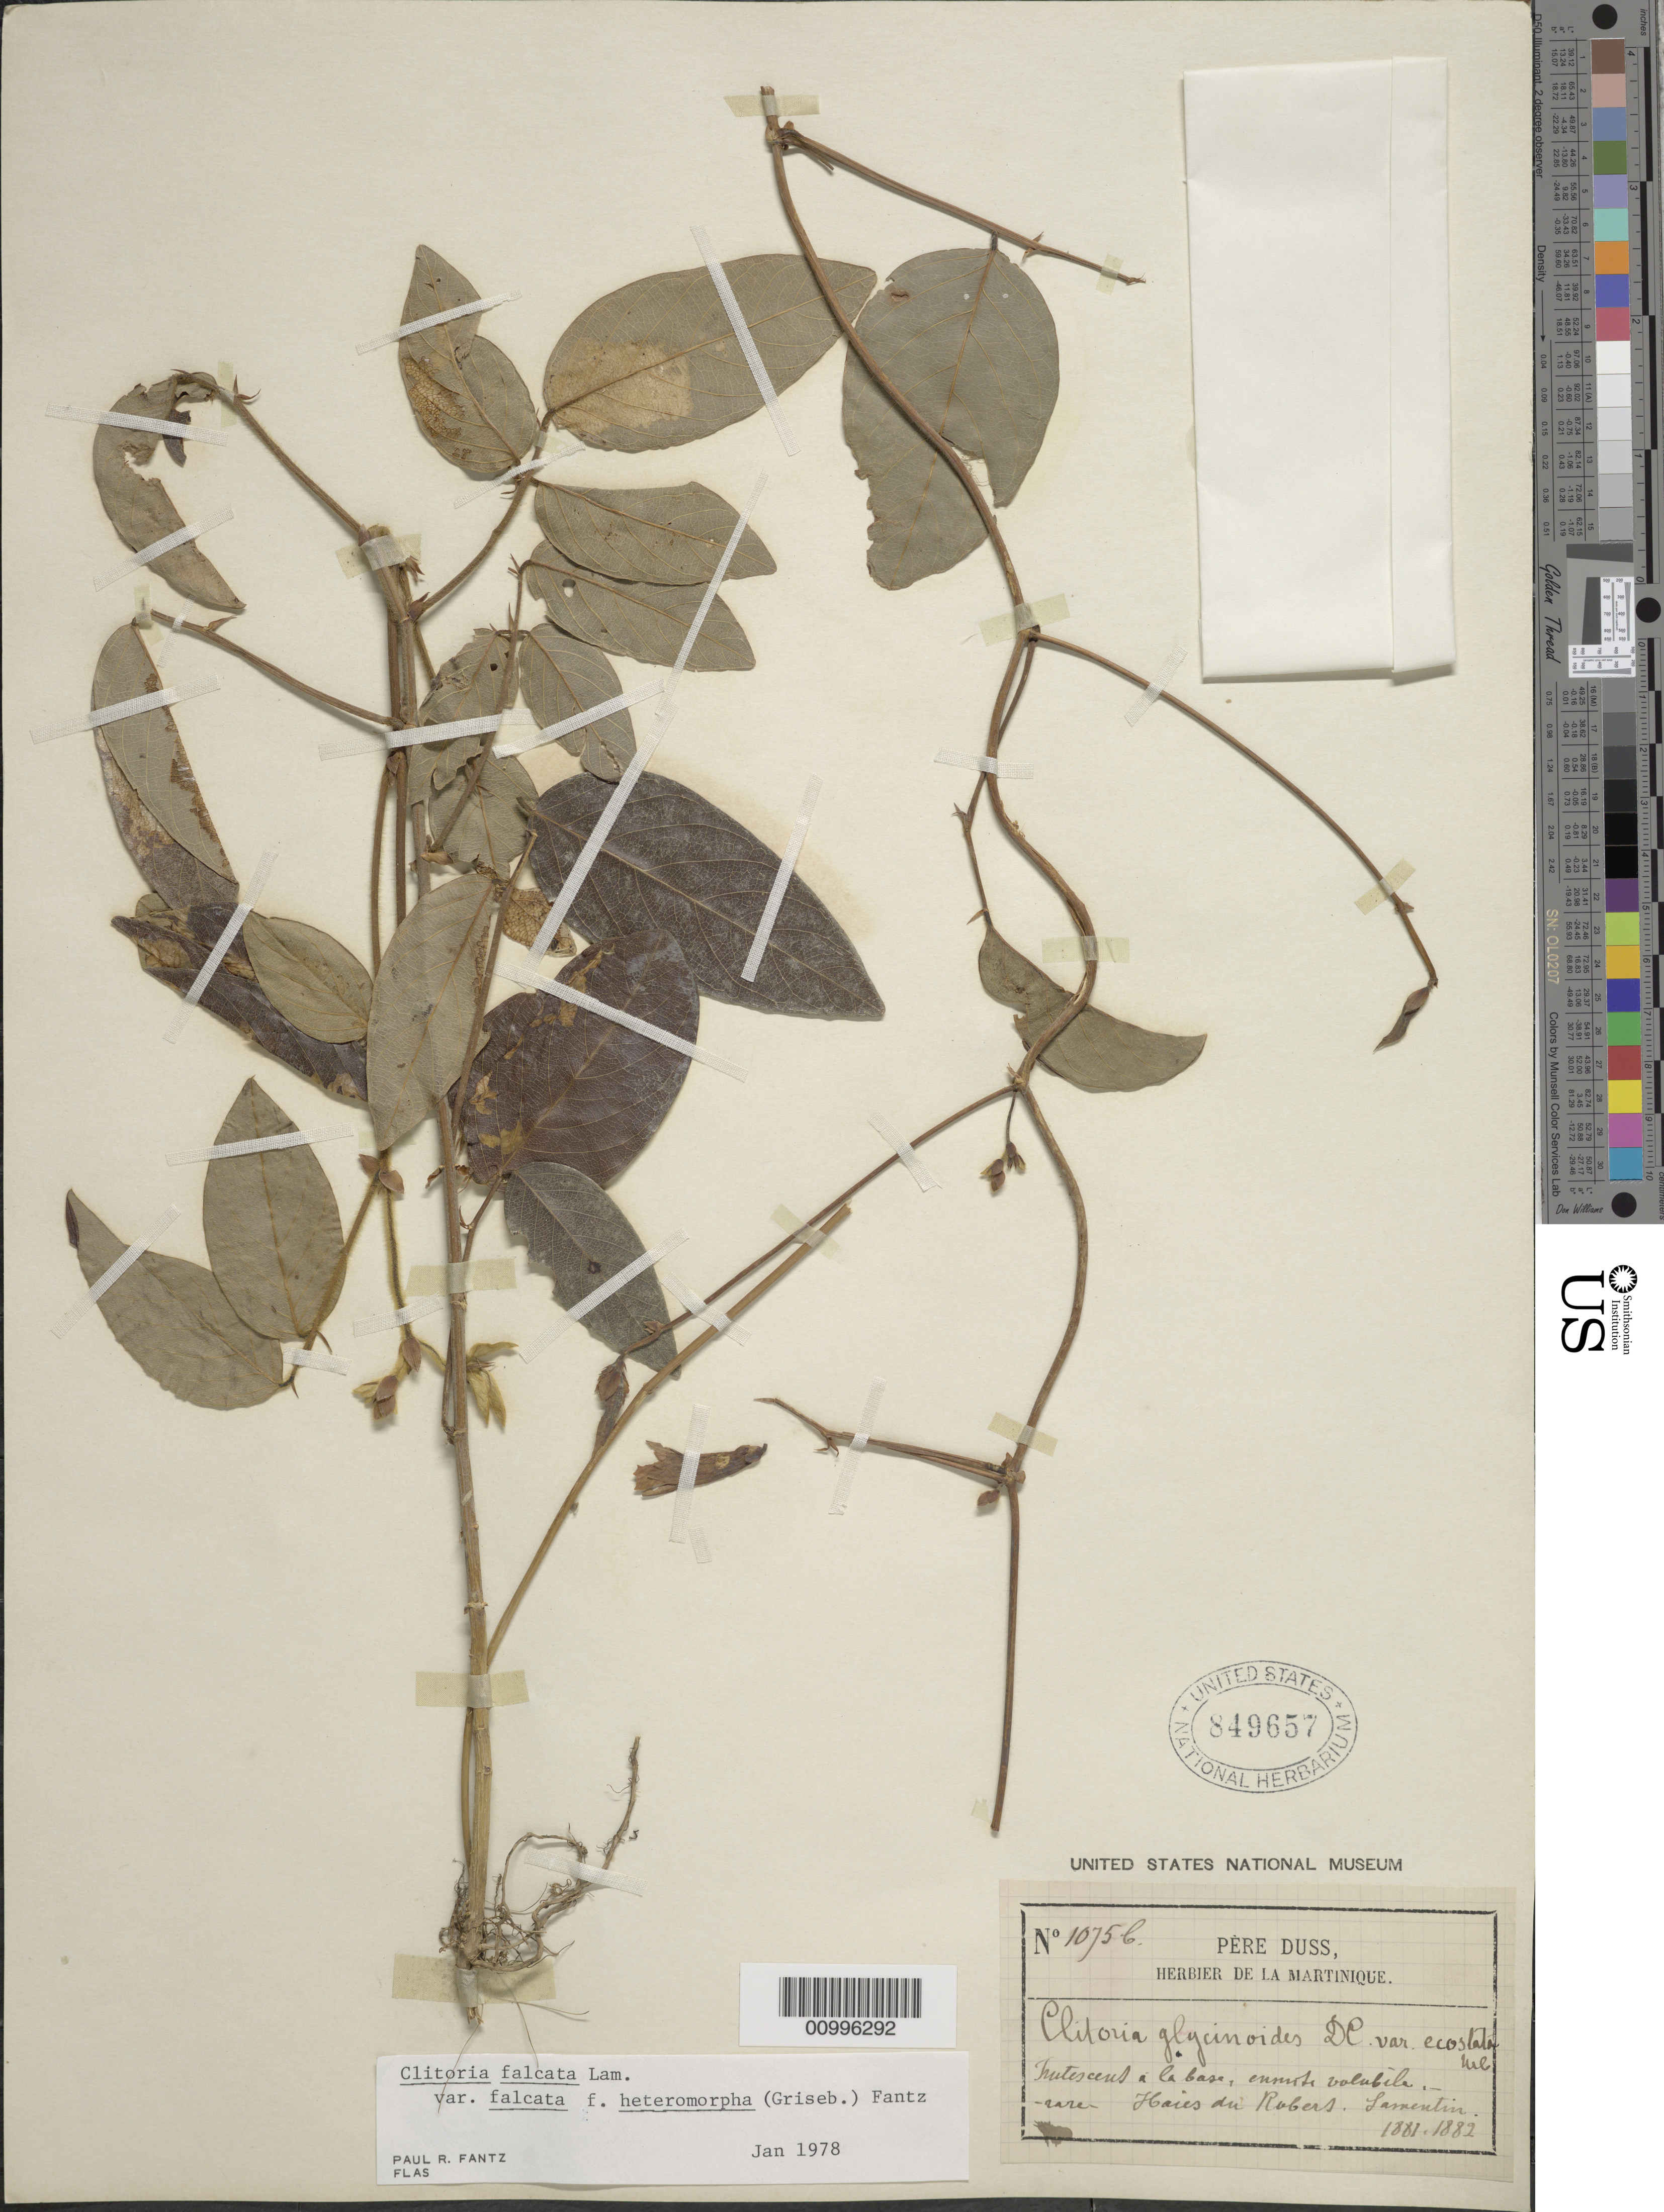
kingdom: Plantae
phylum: Tracheophyta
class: Magnoliopsida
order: Fabales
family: Fabaceae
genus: Clitoria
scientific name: Clitoria falcata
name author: Lam.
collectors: Père Duss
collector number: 1056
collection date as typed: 1881 to -- --- 1882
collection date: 1881/1882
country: Martinique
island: Martinique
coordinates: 0 N, 0 E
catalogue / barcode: US 849657